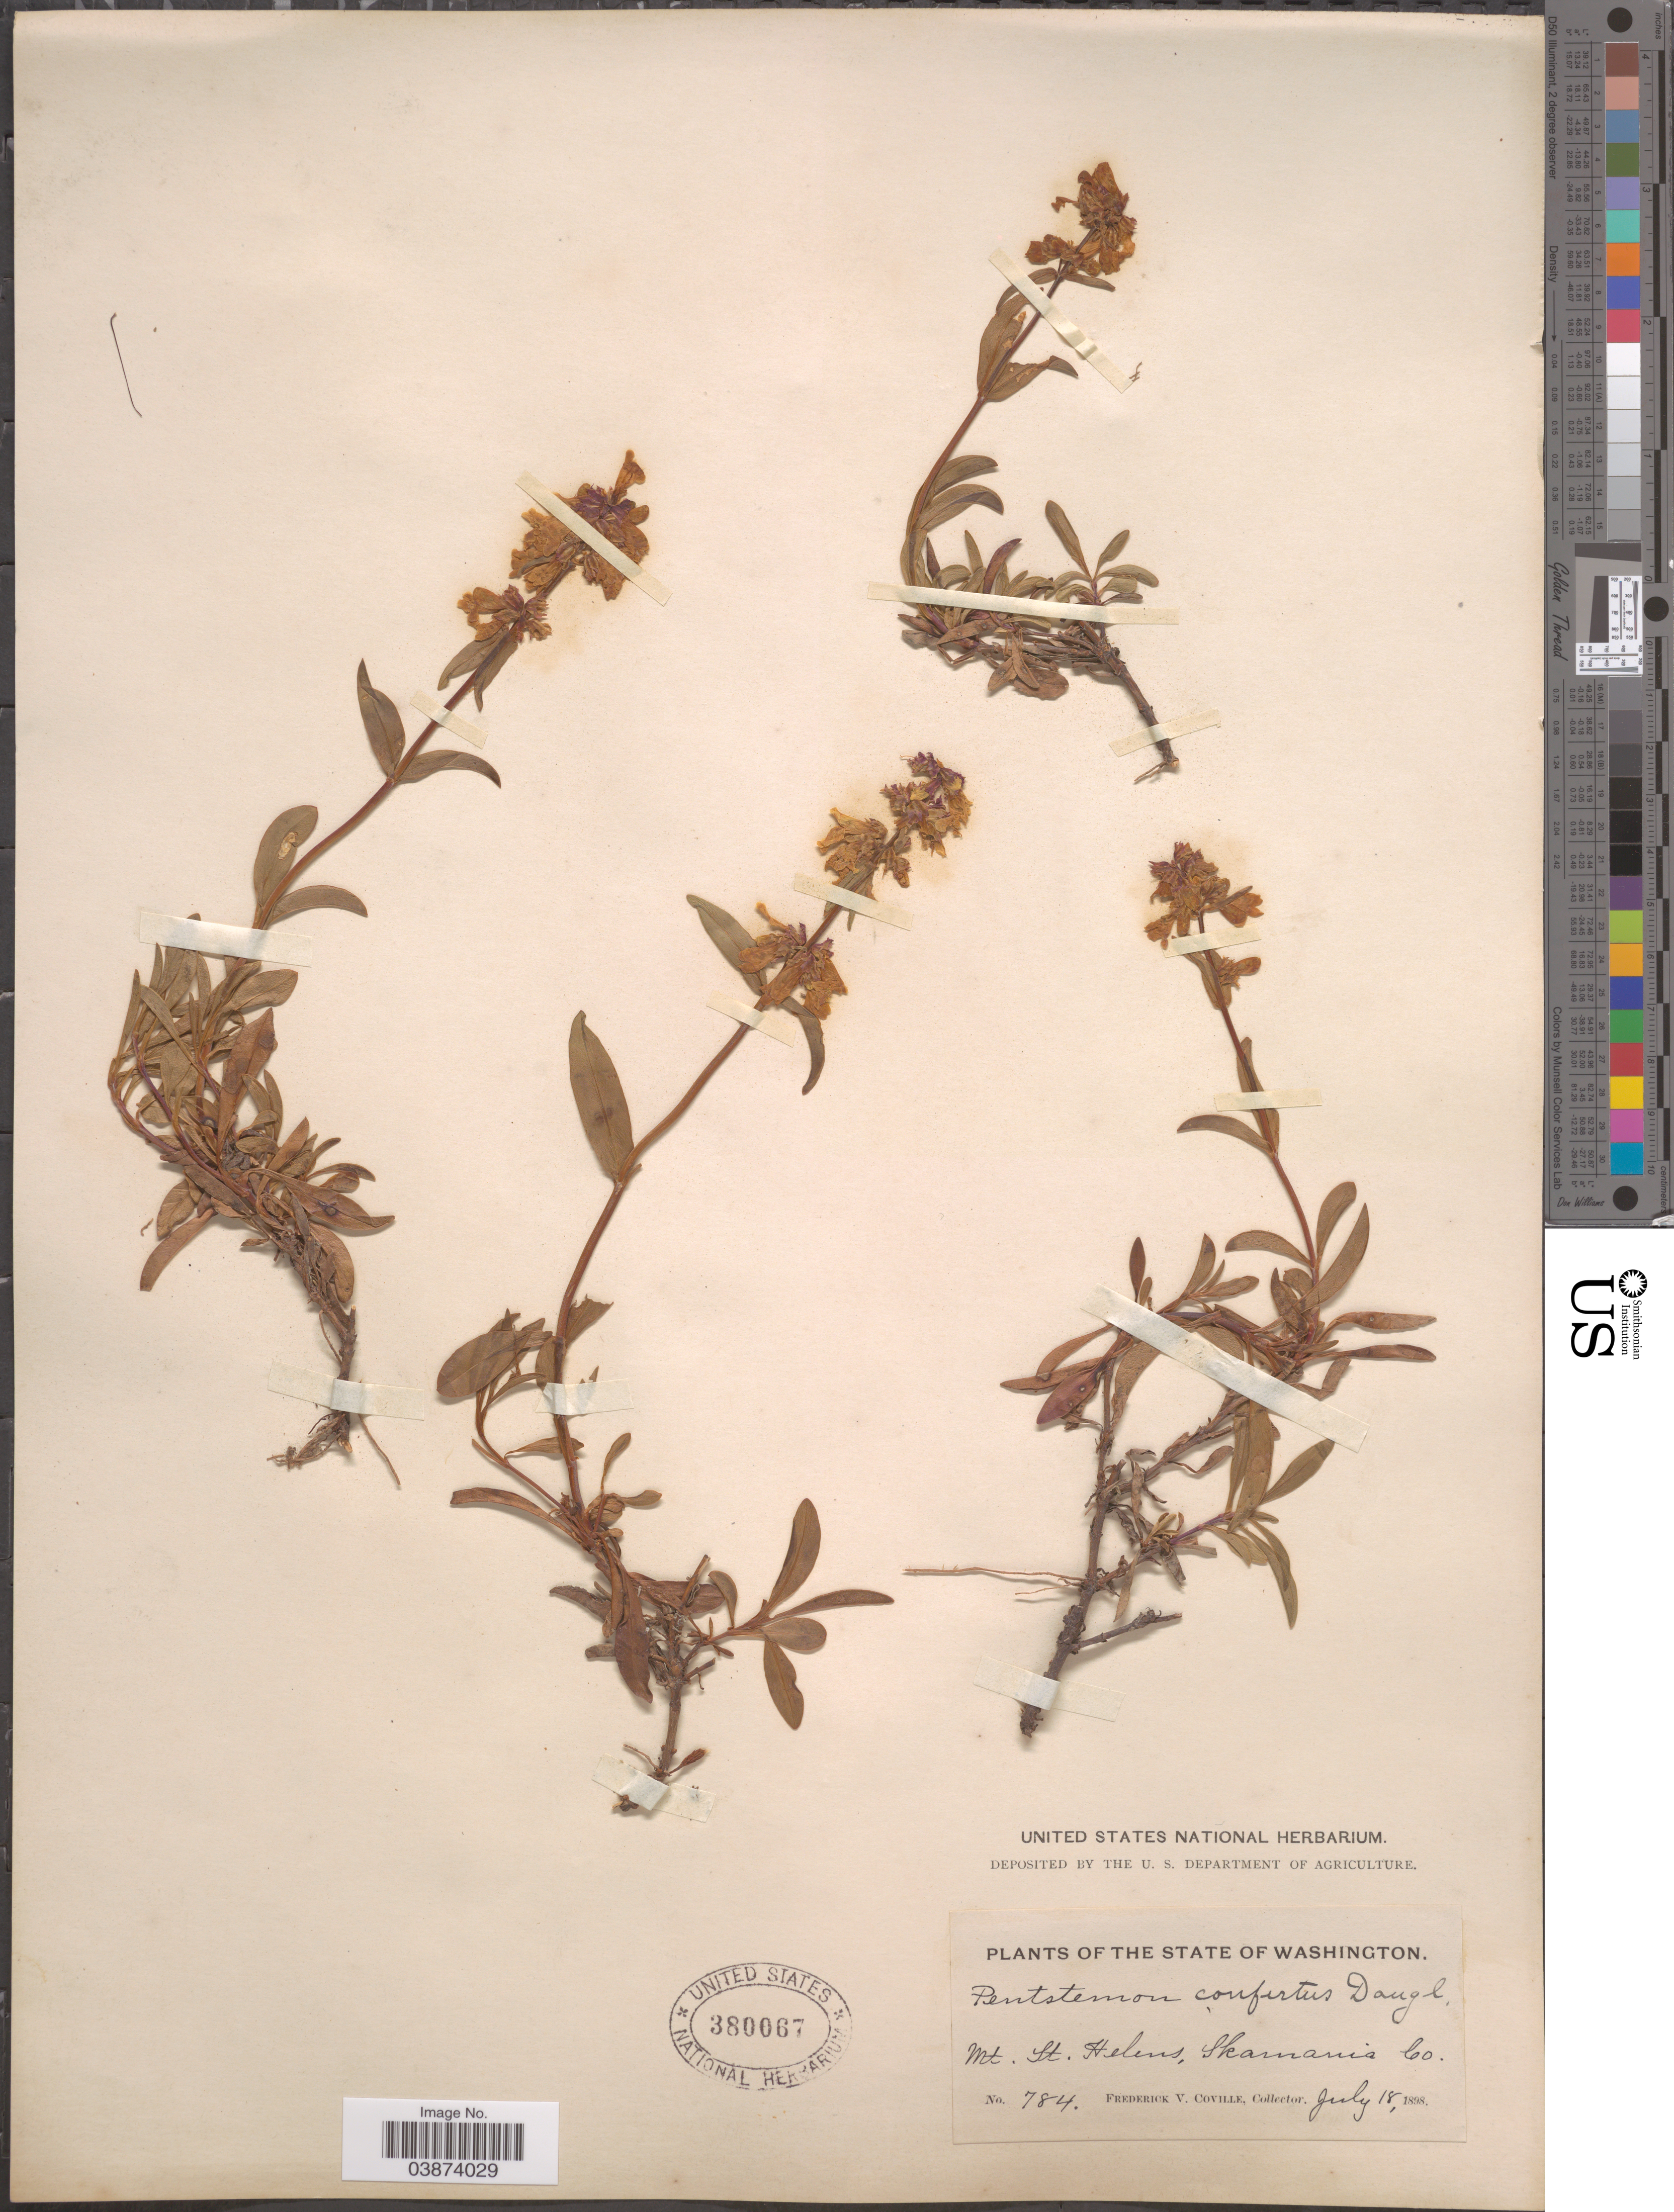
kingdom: Plantae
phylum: Tracheophyta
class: Magnoliopsida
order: Lamiales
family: Plantaginaceae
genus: Penstemon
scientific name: Penstemon confertus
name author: Douglas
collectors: F. V. Coville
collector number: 784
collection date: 1898-07-18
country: United States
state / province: Washington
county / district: Lincoln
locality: Mt. St. Helens, Skarmania Co.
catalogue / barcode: US 380067